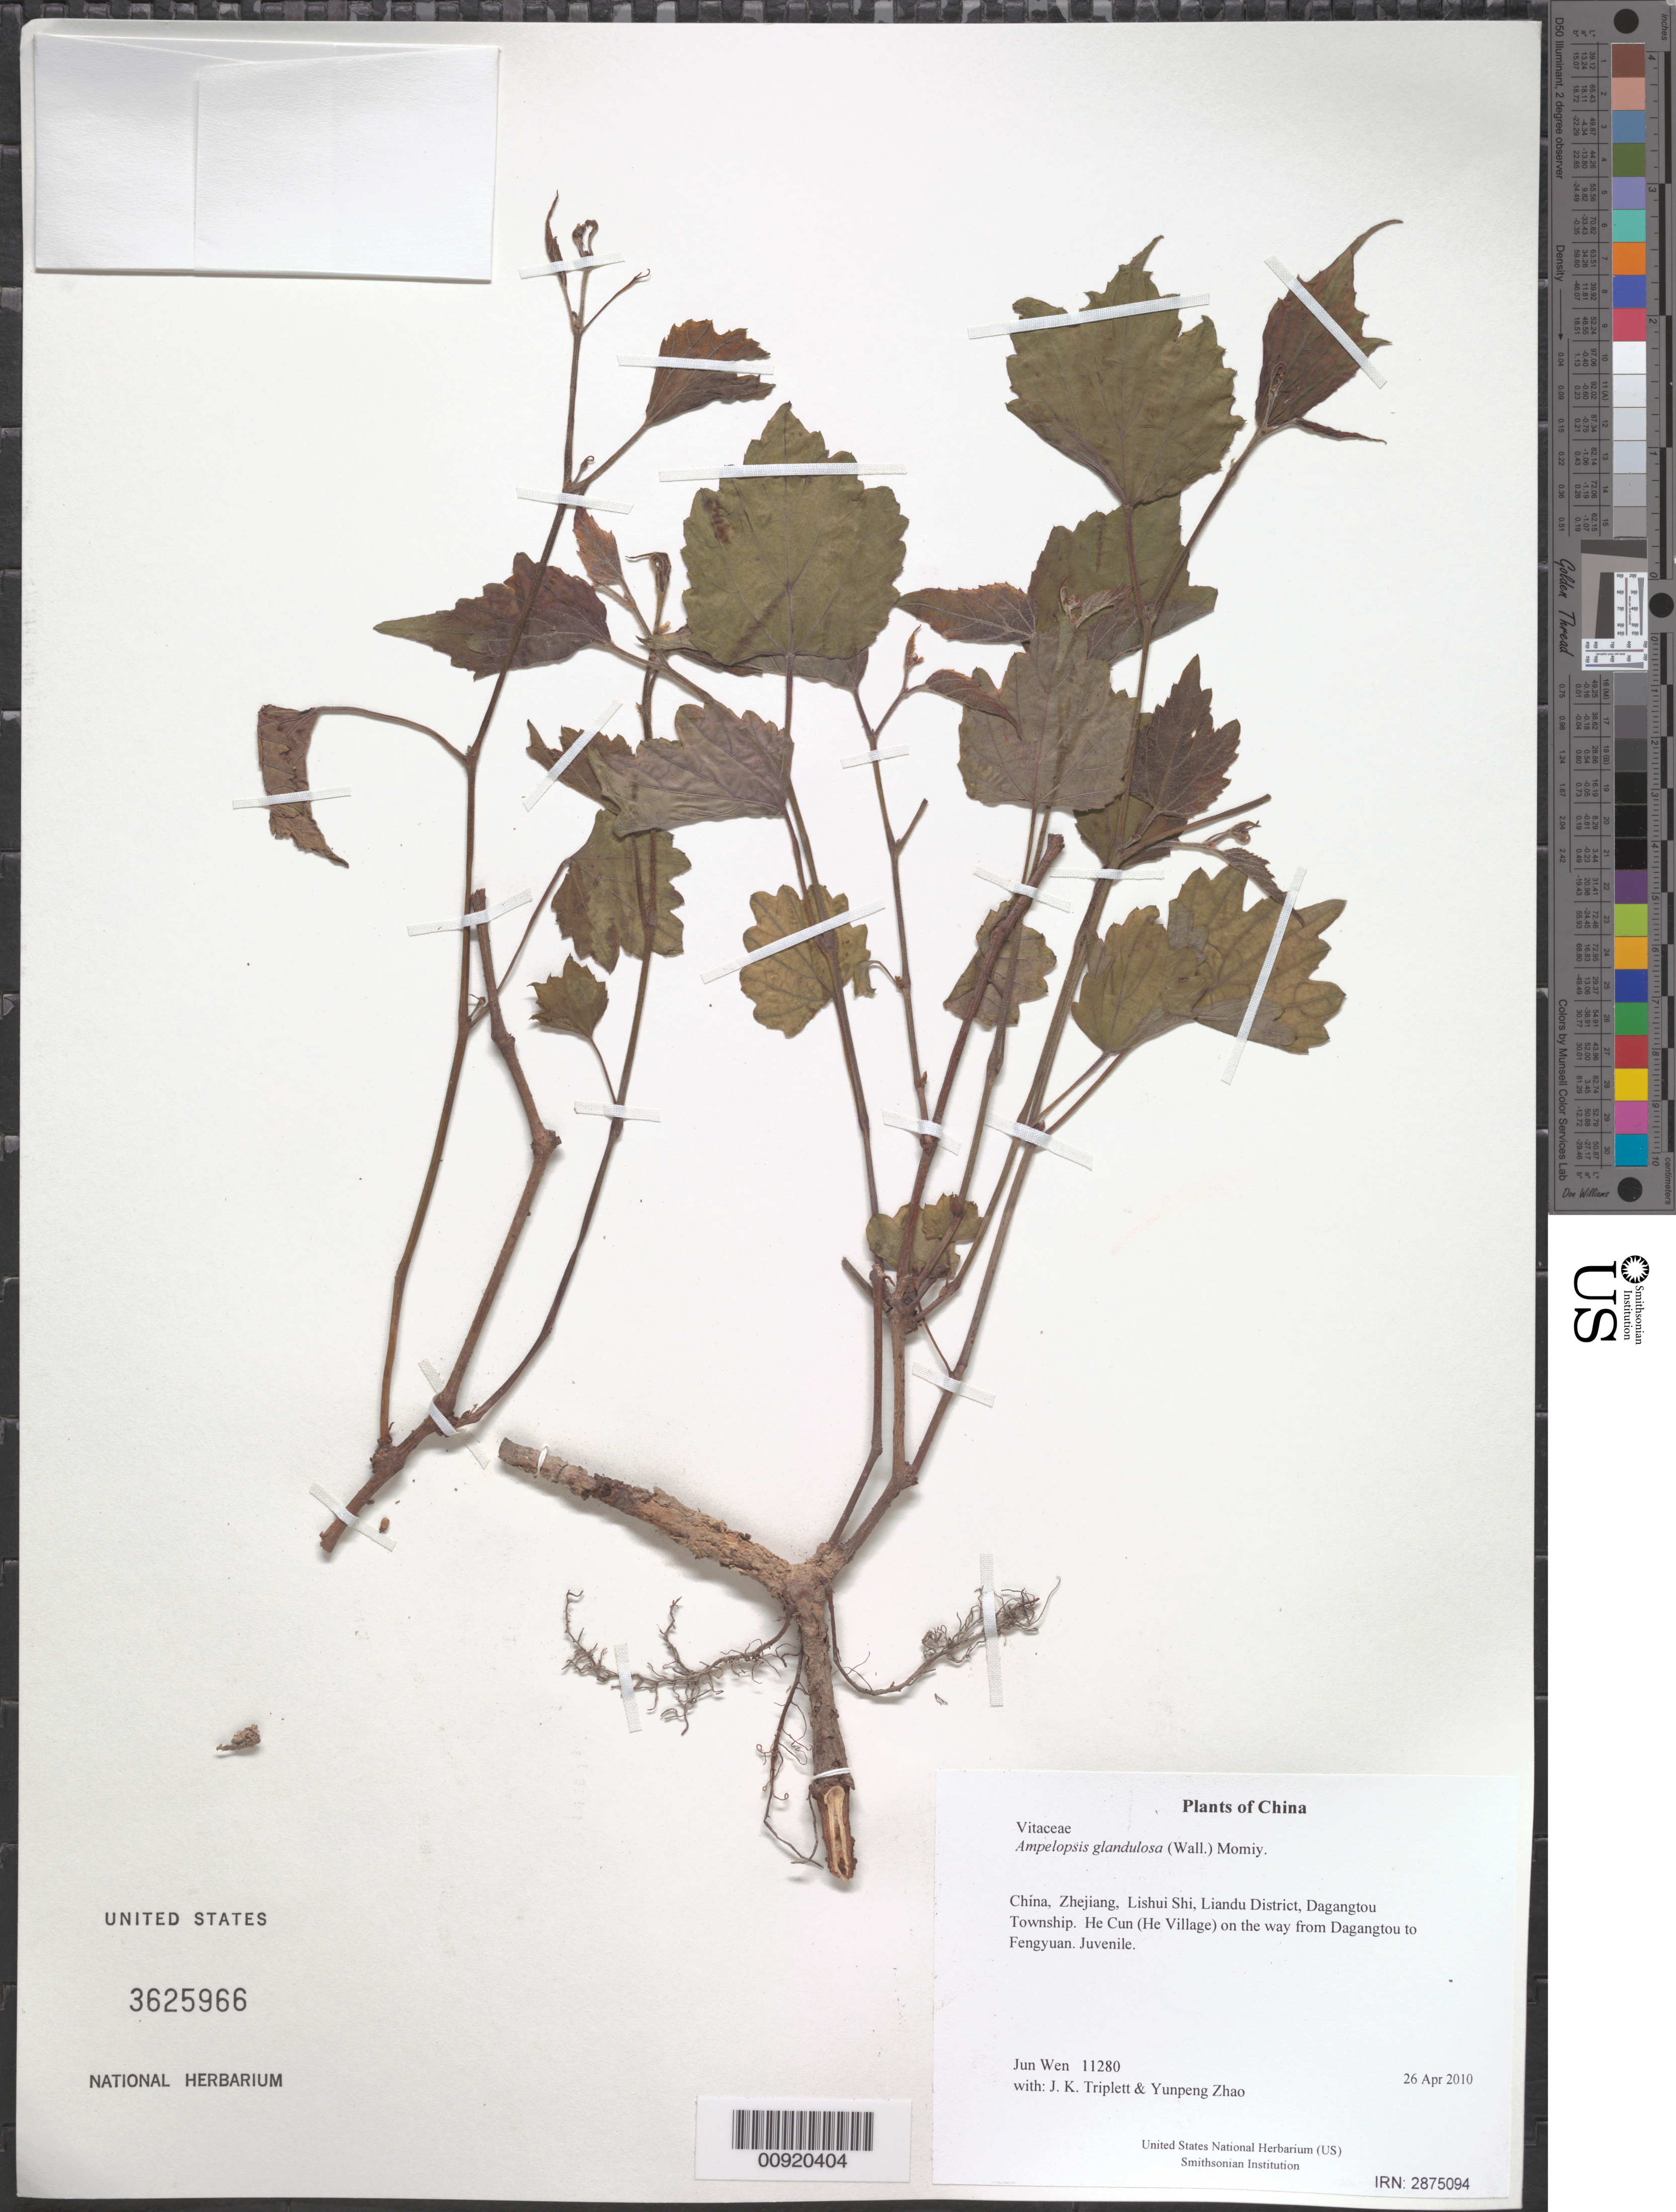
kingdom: Plantae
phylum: Tracheophyta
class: Magnoliopsida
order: Vitales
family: Vitaceae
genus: Ampelopsis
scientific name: Ampelopsis glandulosa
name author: (Wall.) Momiy.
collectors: J. Wen, J. K. Triplett & Yunpeng Zhao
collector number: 11280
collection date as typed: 26 Apr 2010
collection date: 2010-04-26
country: China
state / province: Zhejiang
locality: Lishui Shi, Liandu District, Dagangtou Township. He Cun (He Village) on the way from Dagangtou to Fengyuan.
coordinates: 28 17.134 N, 119 45.822 E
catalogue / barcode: US 3625966